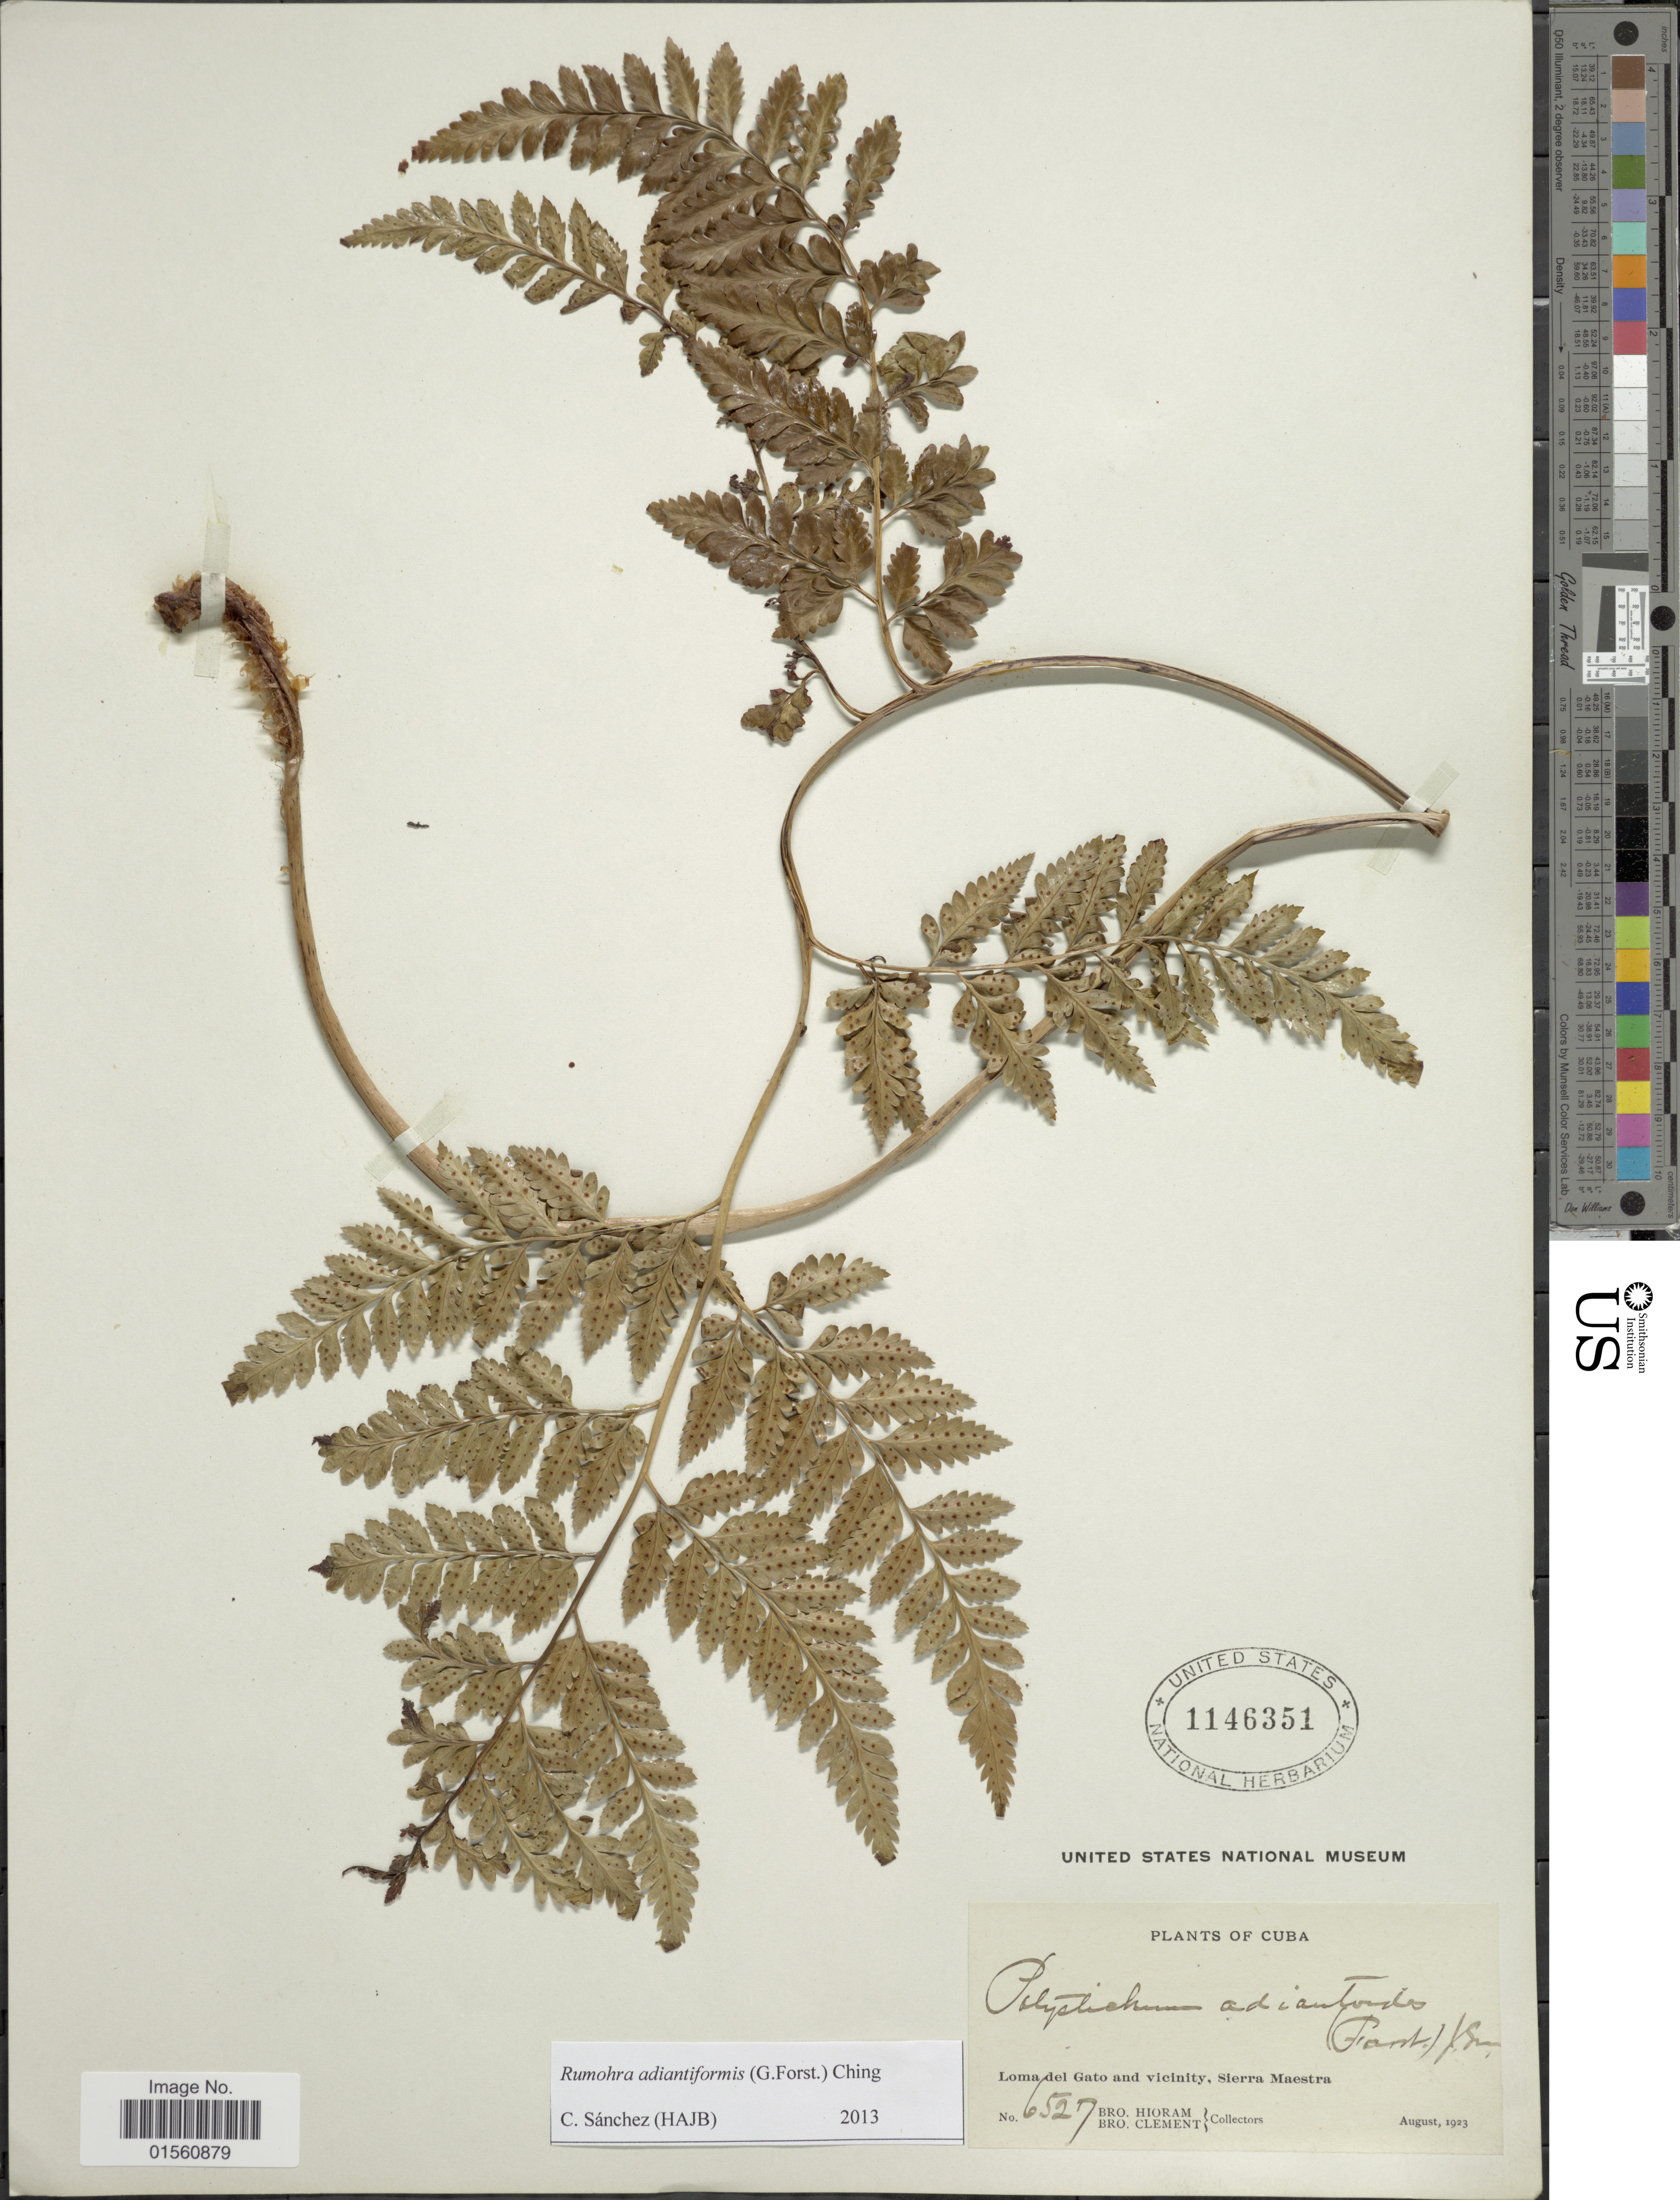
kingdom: Plantae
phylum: Tracheophyta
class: Polypodiopsida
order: Polypodiales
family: Dryopteridaceae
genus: Rumohra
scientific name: Rumohra adiantiformis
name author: (G. Forst.) Ching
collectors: Bro. Hioram & B. Clement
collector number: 6527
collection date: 1923-08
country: Cuba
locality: Loma del Gato and vicinity, Sierra Maestra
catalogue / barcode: US 1146351